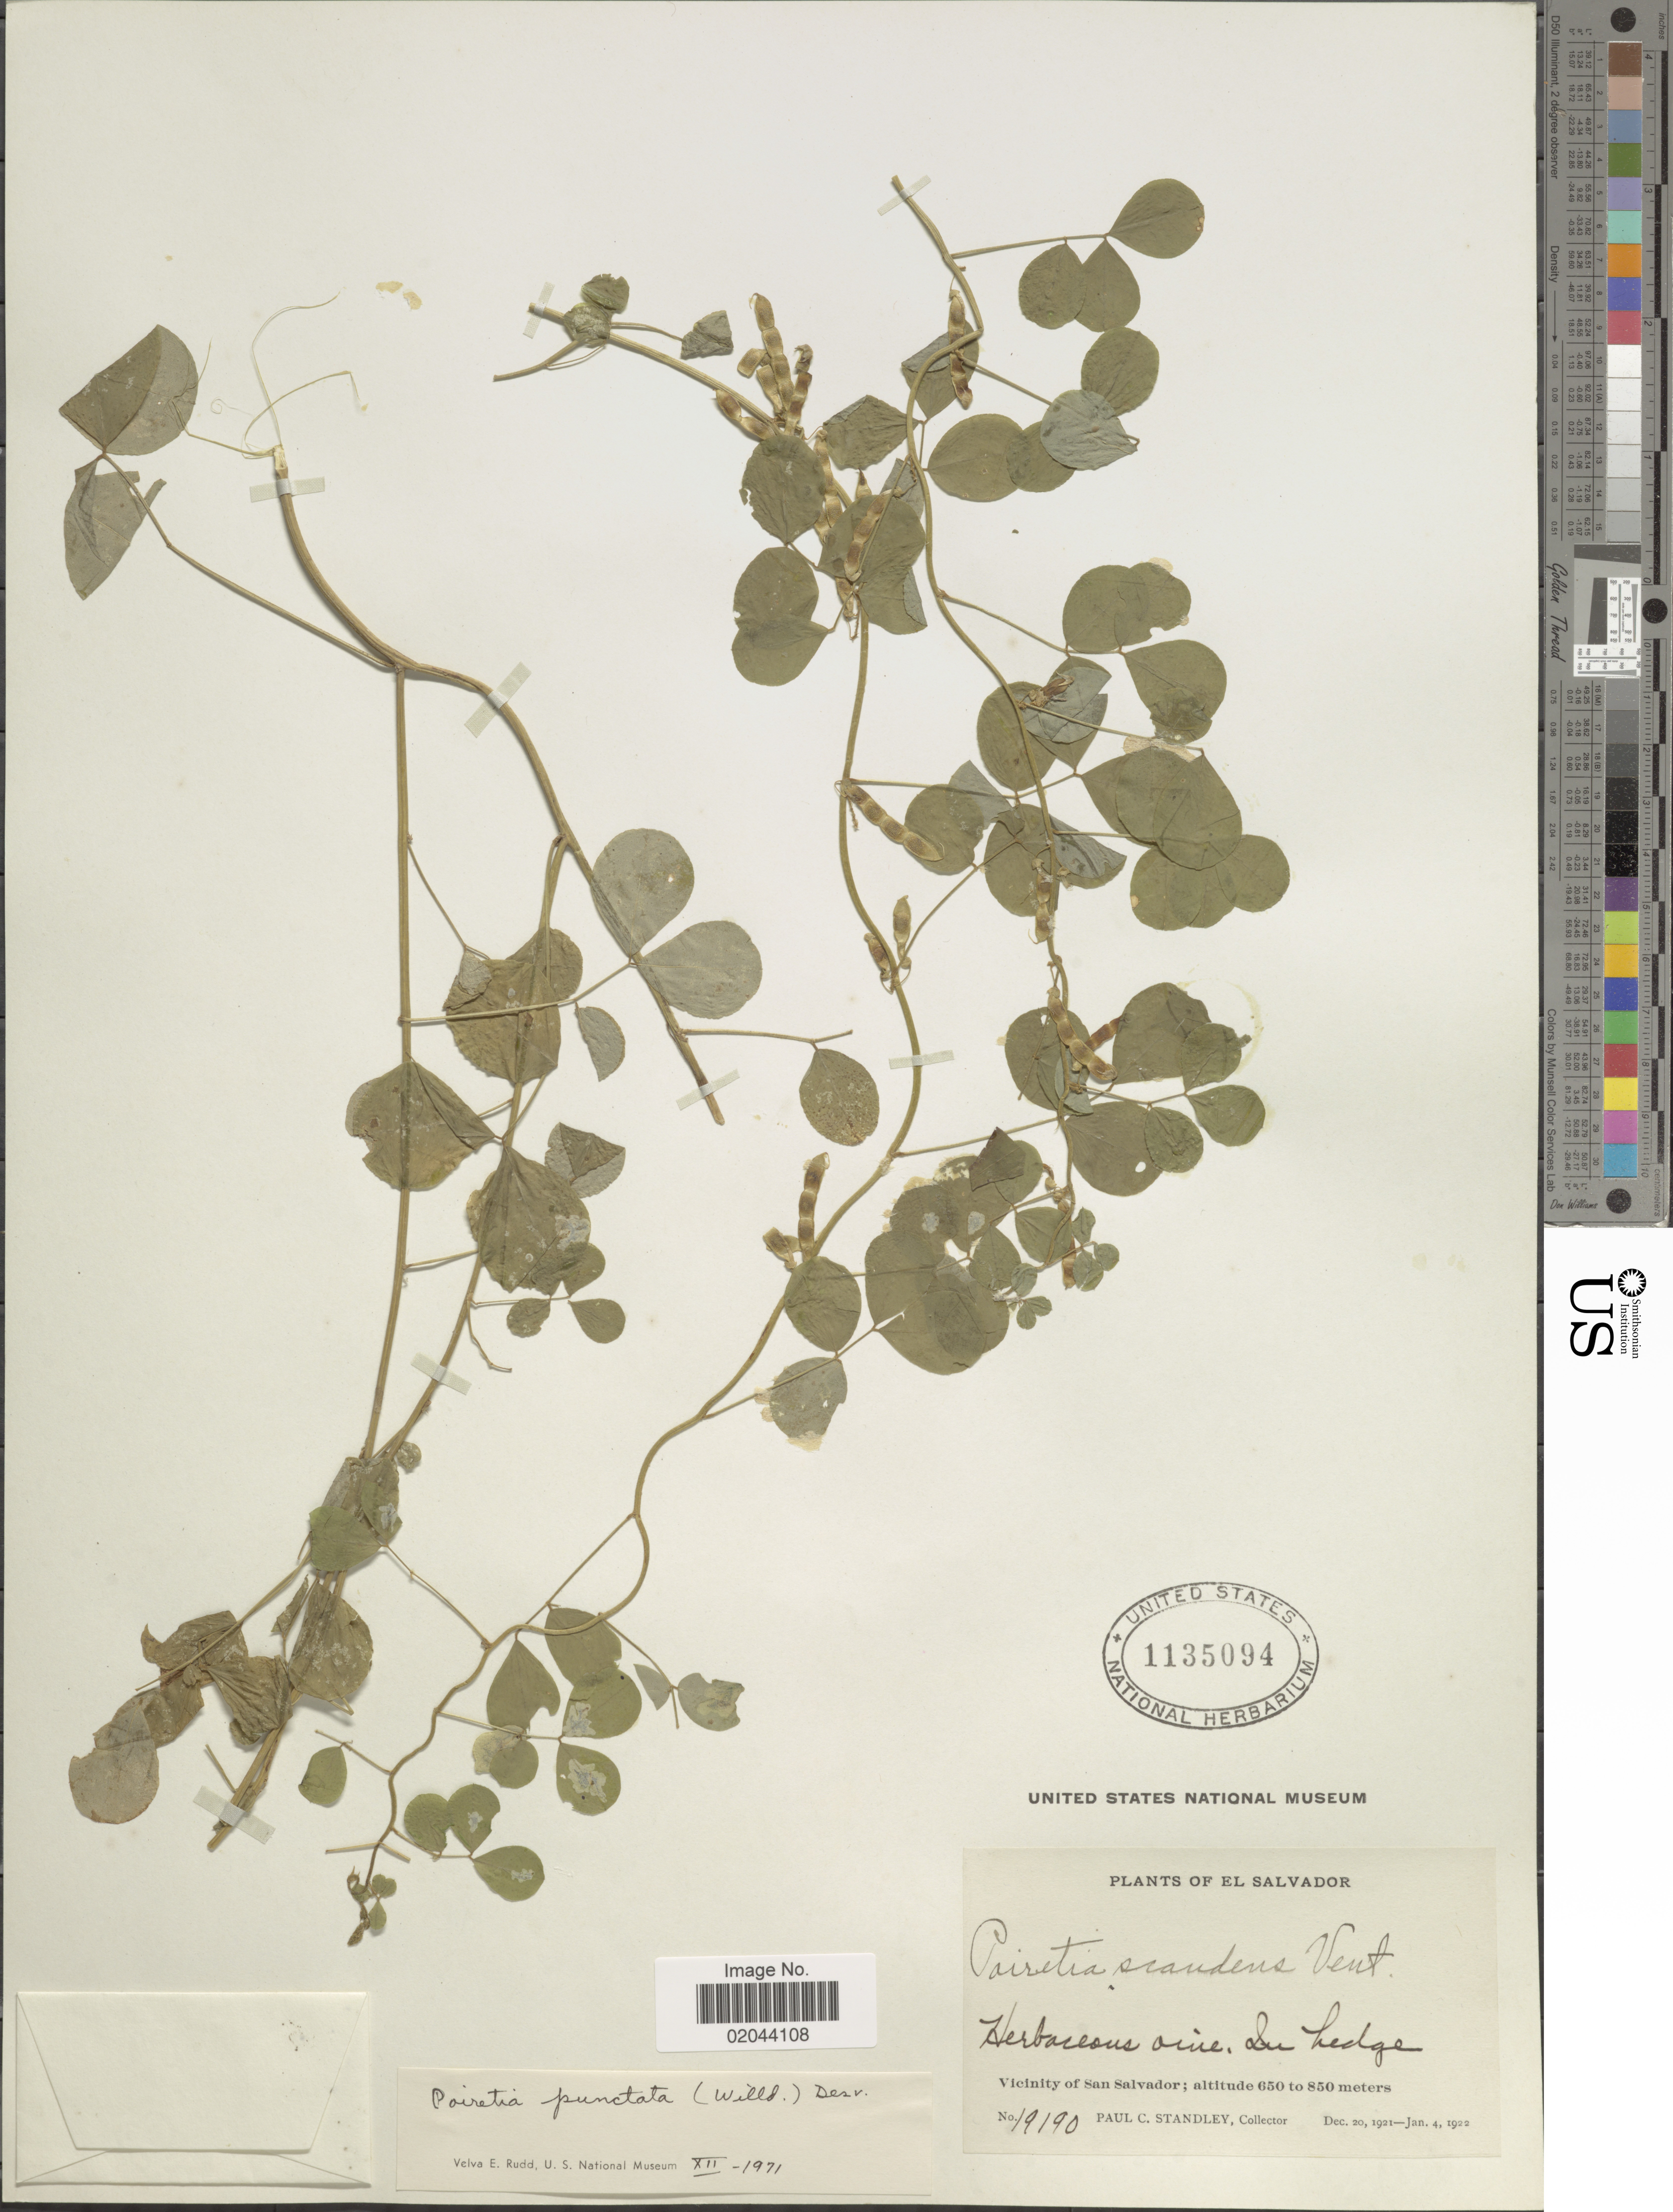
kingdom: Plantae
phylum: Tracheophyta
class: Magnoliopsida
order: Fabales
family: Fabaceae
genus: Poiretia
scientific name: Poiretia scandens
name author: Vent.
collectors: P. C. Standley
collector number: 19190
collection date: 1921-12-20/1922-01-04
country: El Salvador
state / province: San Salvador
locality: Vicinity of San Salvador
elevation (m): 650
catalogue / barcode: US 1135094